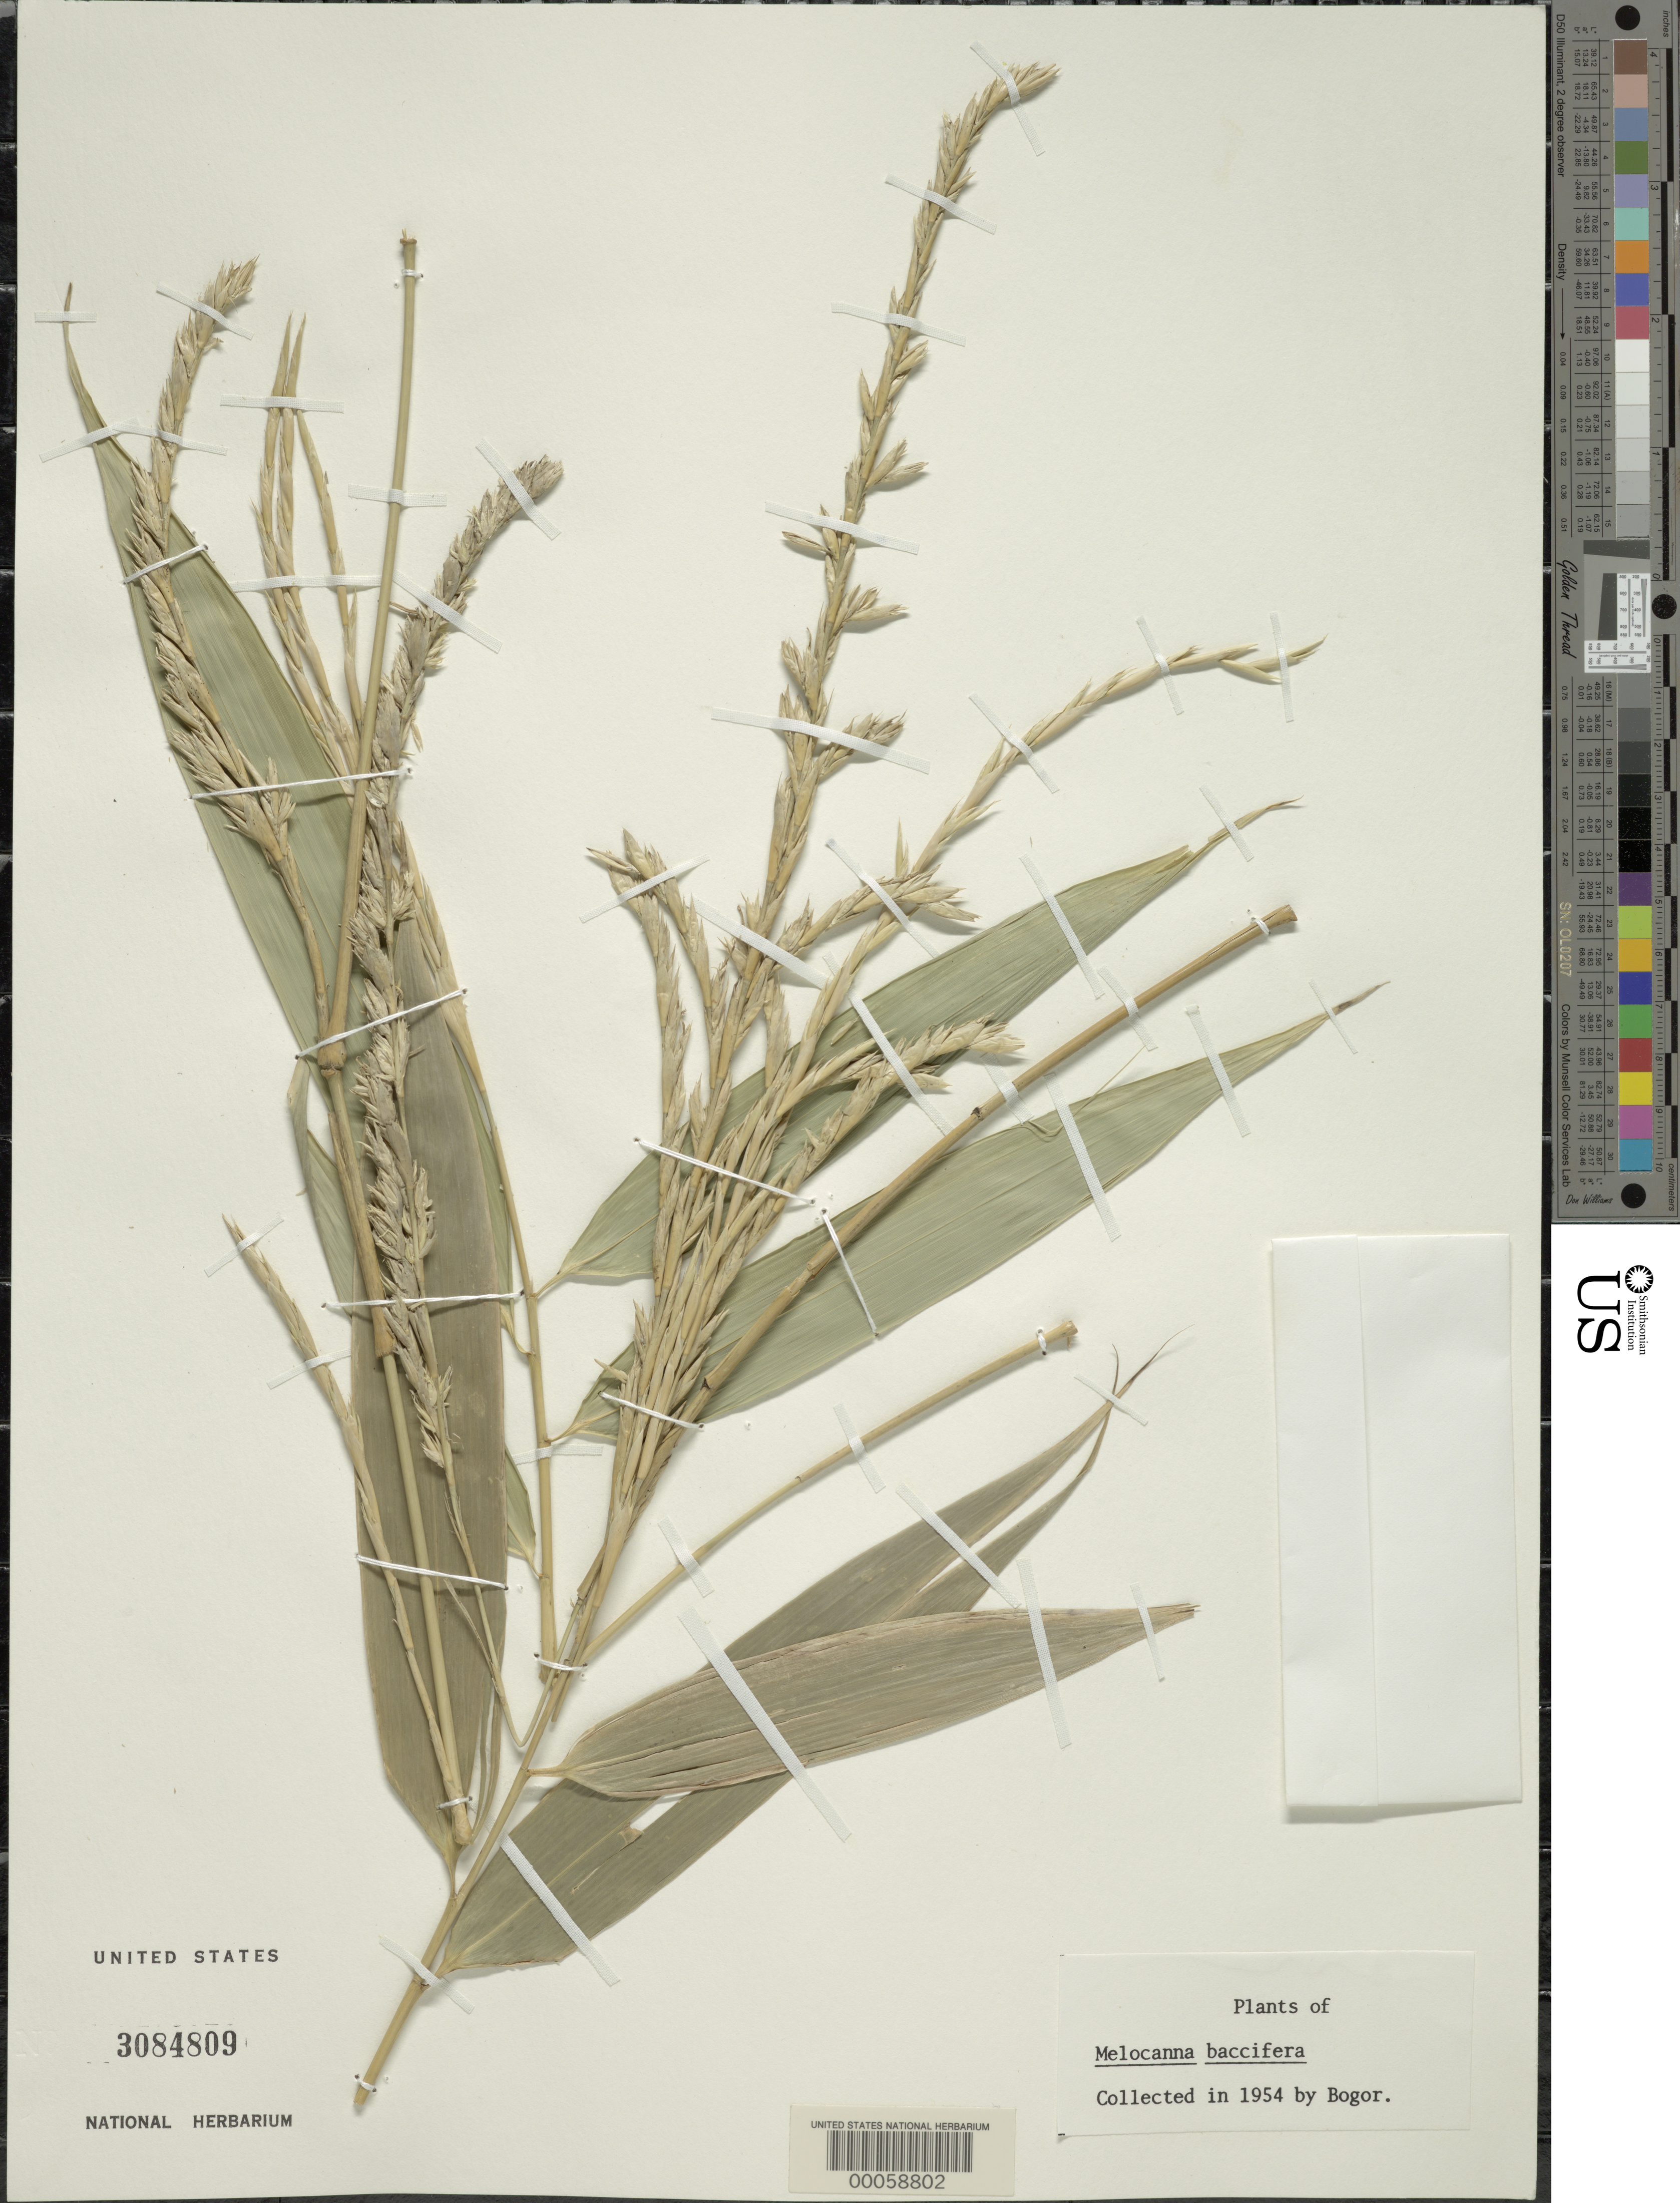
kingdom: Plantae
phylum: Tracheophyta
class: Liliopsida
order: Poales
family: Poaceae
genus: Melocanna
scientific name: Melocanna baccifera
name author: (Roxb.) Kurz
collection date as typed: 1954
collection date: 1954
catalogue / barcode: US 3084809